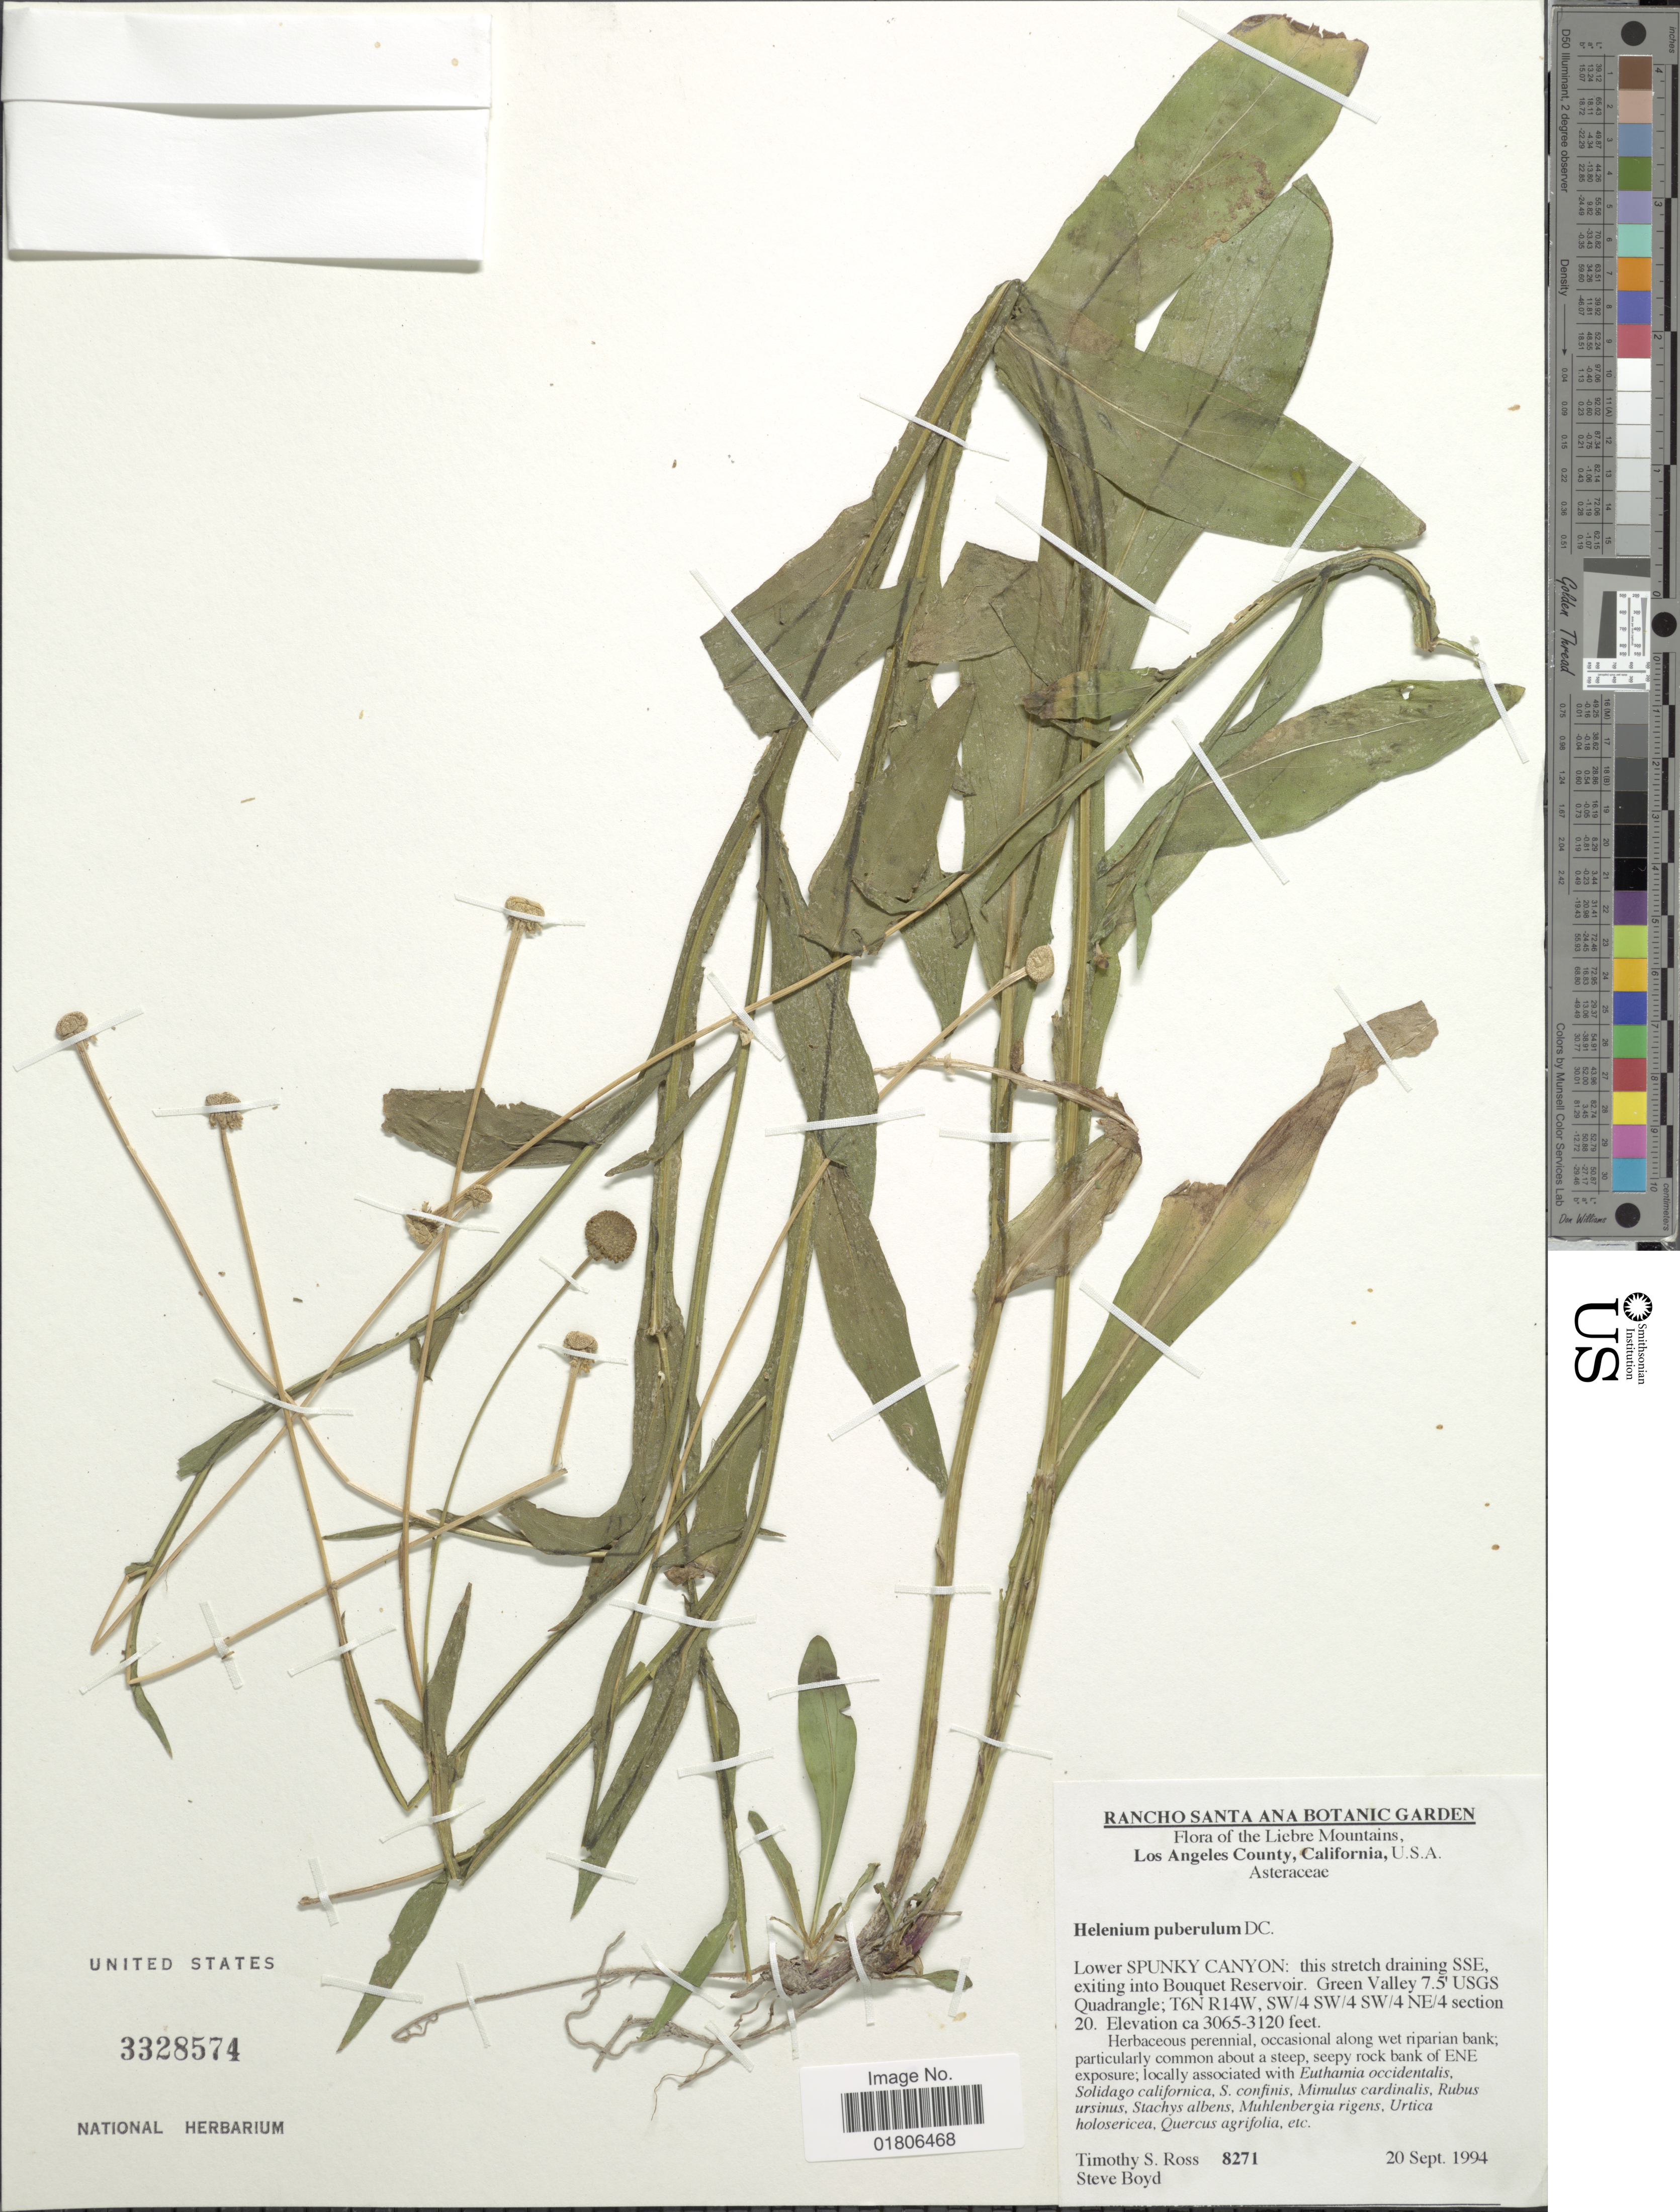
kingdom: Plantae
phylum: Tracheophyta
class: Magnoliopsida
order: Asterales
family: Asteraceae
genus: Helenium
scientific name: Helenium pinnatifidum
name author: (Schwein. ex Nutt.) Rydb.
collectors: T. Ross & S. Boyd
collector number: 8271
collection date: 1994-09-20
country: United States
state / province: California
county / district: Los Angeles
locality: Liebre Mountains, Los Angeles County, Lower Spunky Canyon: this stretch draining SSE, ixiting into Bouquet Reservoir. Green Valley 7.5 USGS Quadrangle; T6N R14W, SW/4SW/4NE/4 section 20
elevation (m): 934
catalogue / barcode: US 3328574